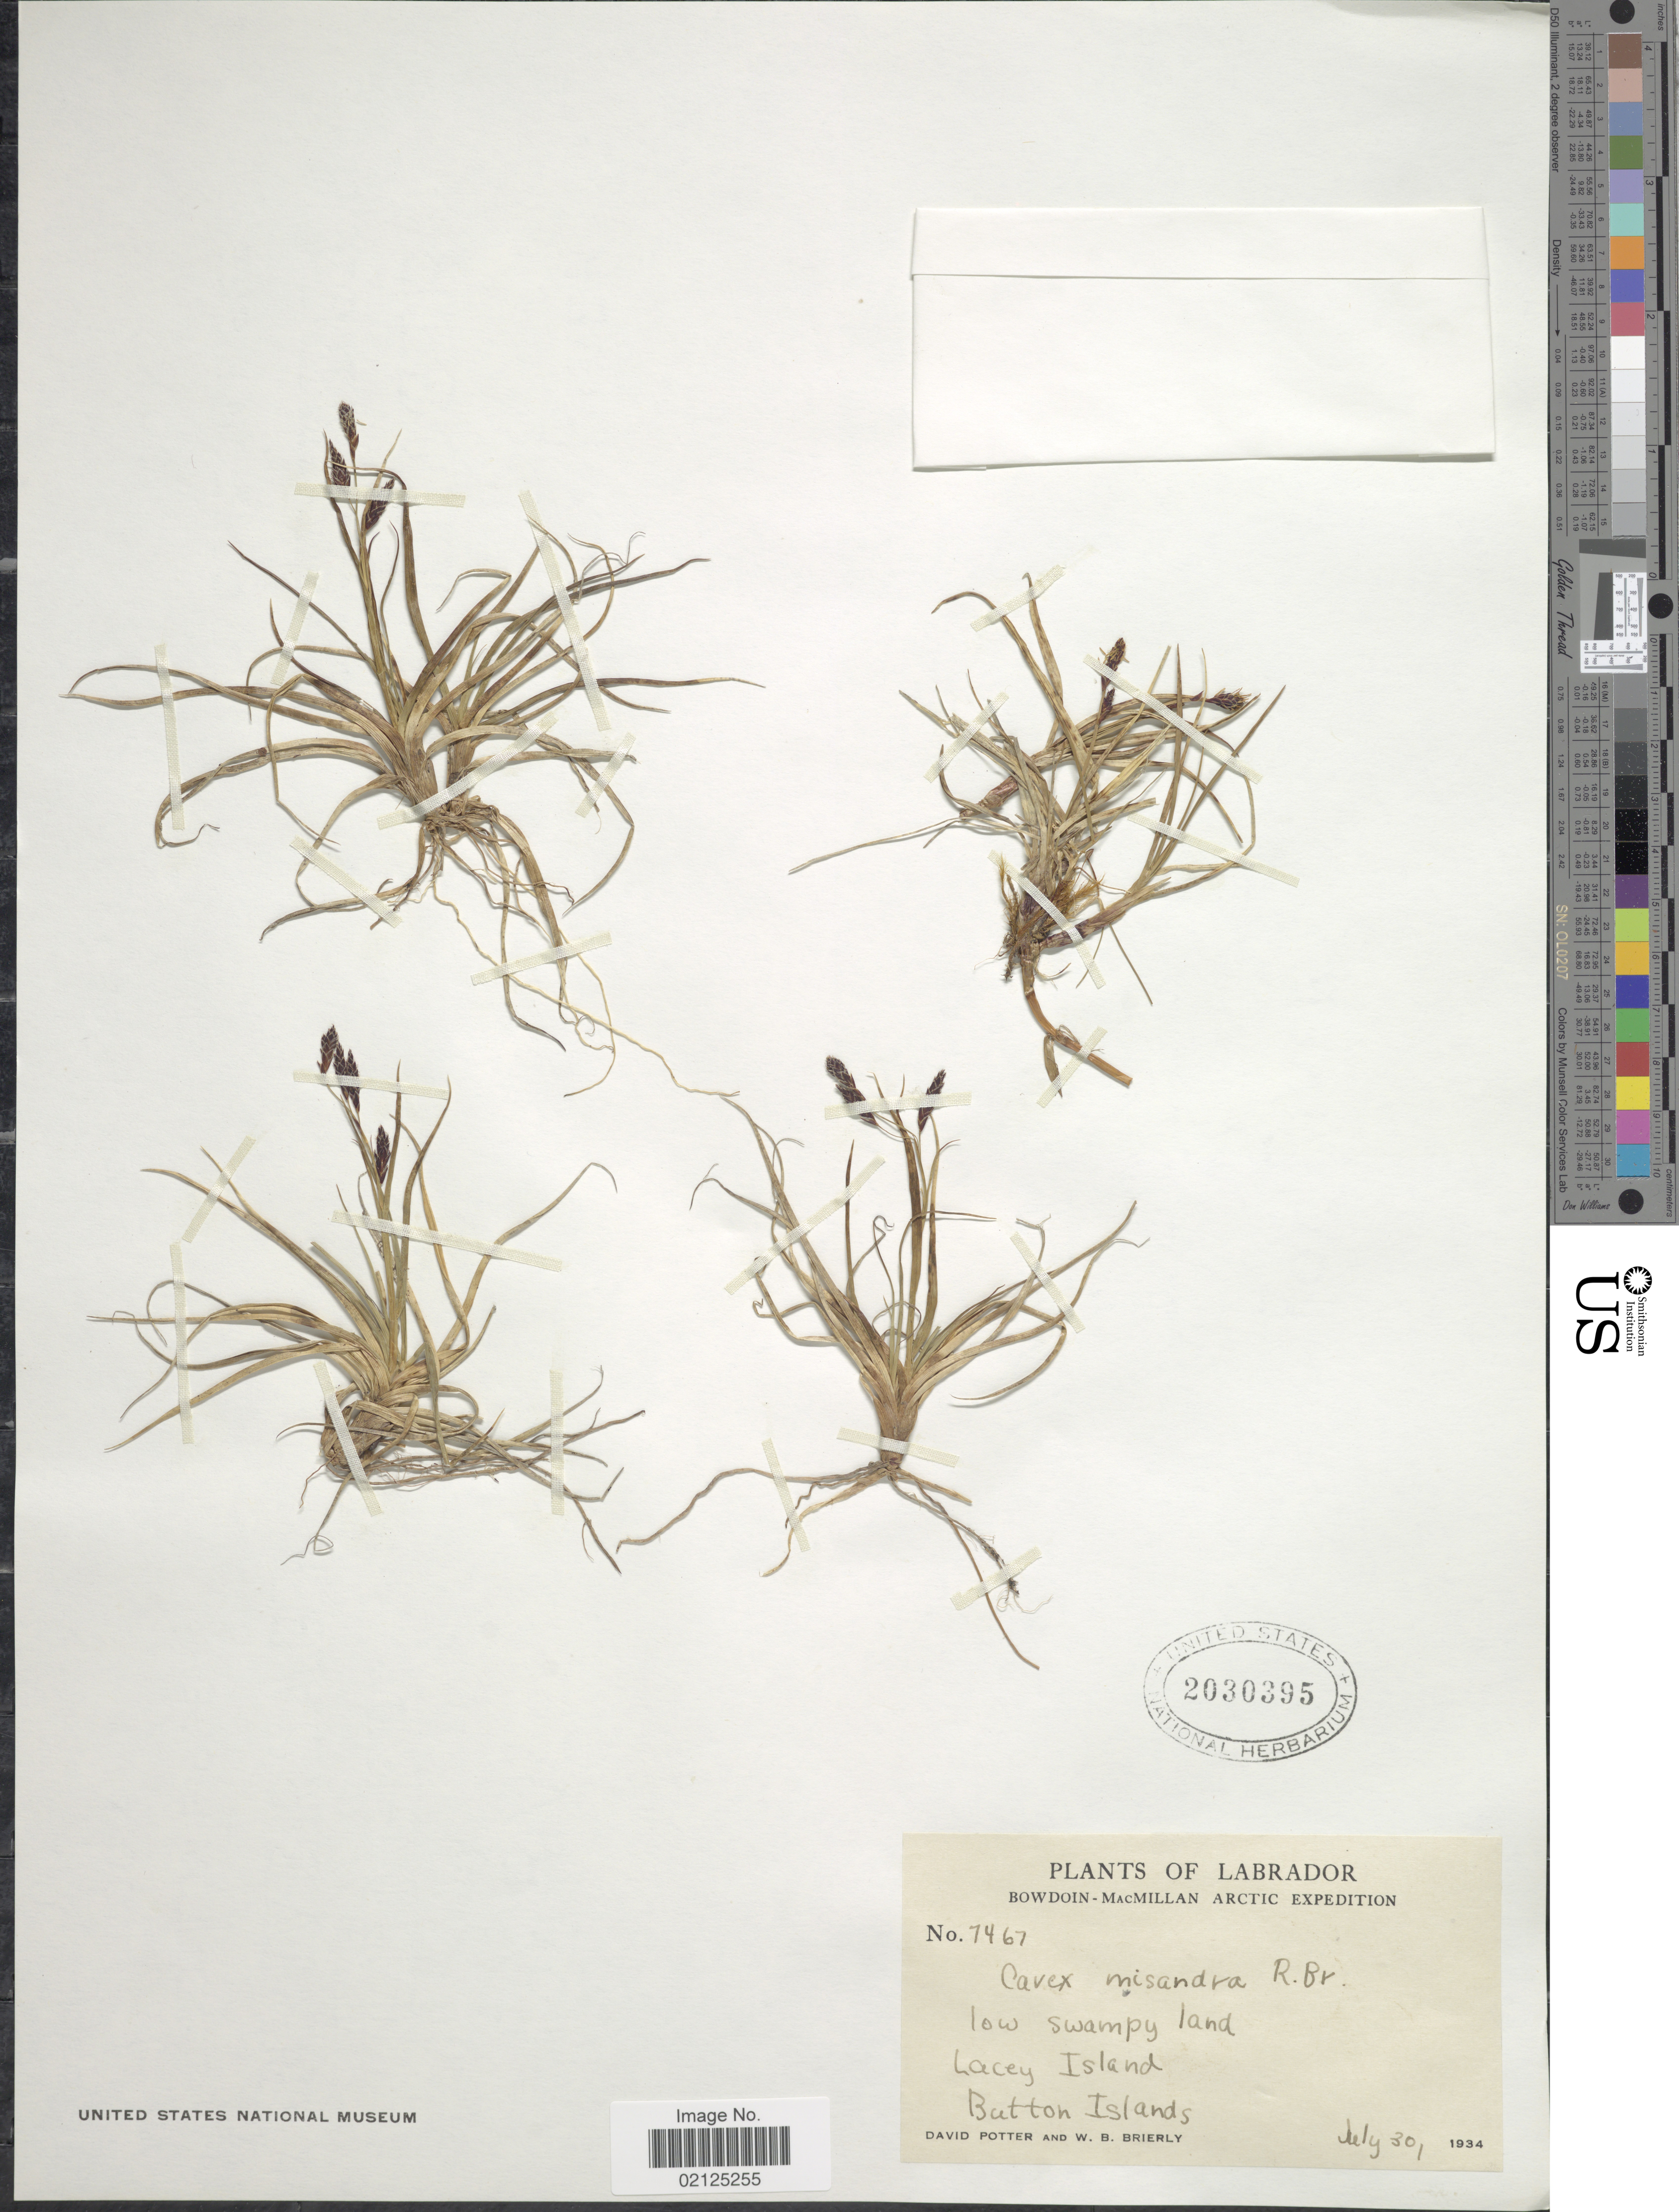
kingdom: Plantae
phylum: Tracheophyta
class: Liliopsida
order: Poales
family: Cyperaceae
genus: Carex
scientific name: Carex fuliginosa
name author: Schkuhr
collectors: D. Potter & W. Brierly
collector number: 7467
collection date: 1934-07-30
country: Canada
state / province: Newfoundland and Labrador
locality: Labrador, Low swamp land, Lacey Island, Button Islands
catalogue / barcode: US 2030395